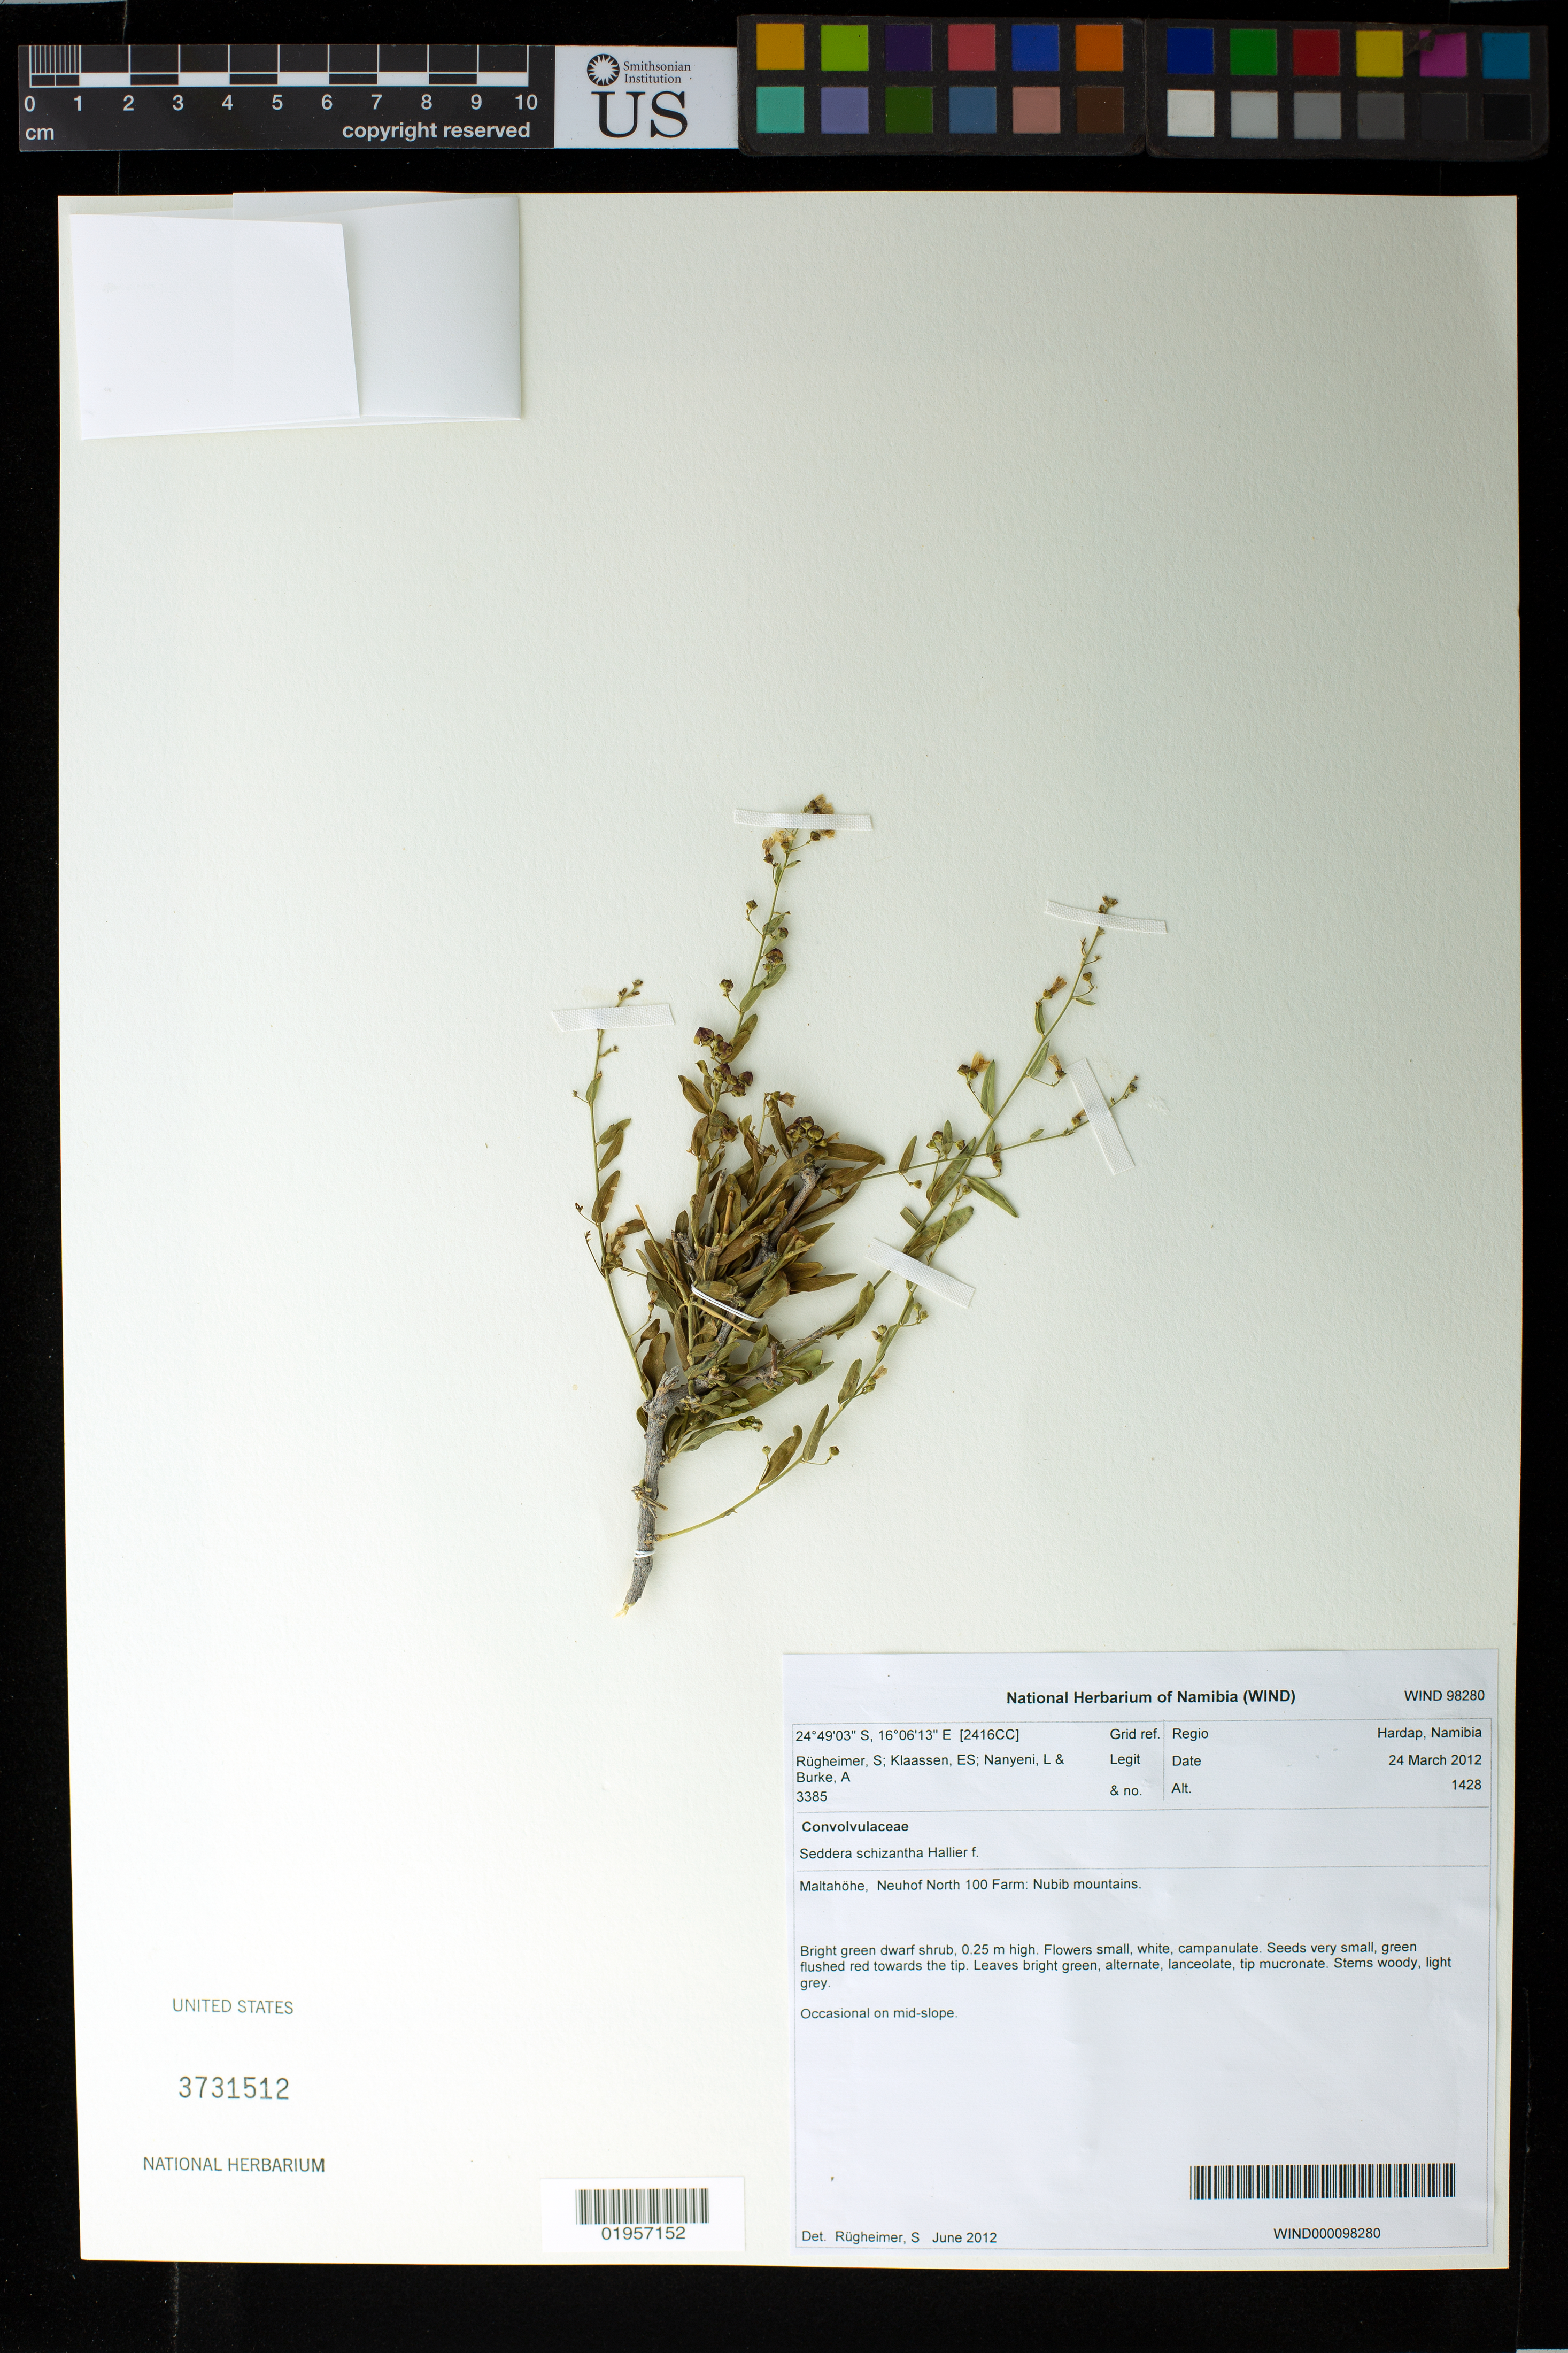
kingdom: Plantae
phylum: Tracheophyta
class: Magnoliopsida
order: Solanales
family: Convolvulaceae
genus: Seddera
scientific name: Seddera schizantha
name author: Hallier f.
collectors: S. Rugheimer, E. S. Klaassen, L. Nanyeni & A. Burke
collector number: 3385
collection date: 2012-03-24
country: Namibia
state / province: Hardap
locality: Maltahohe, Neuhof North 100 Farm: Nubib mountains.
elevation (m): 1428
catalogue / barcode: US 3751512